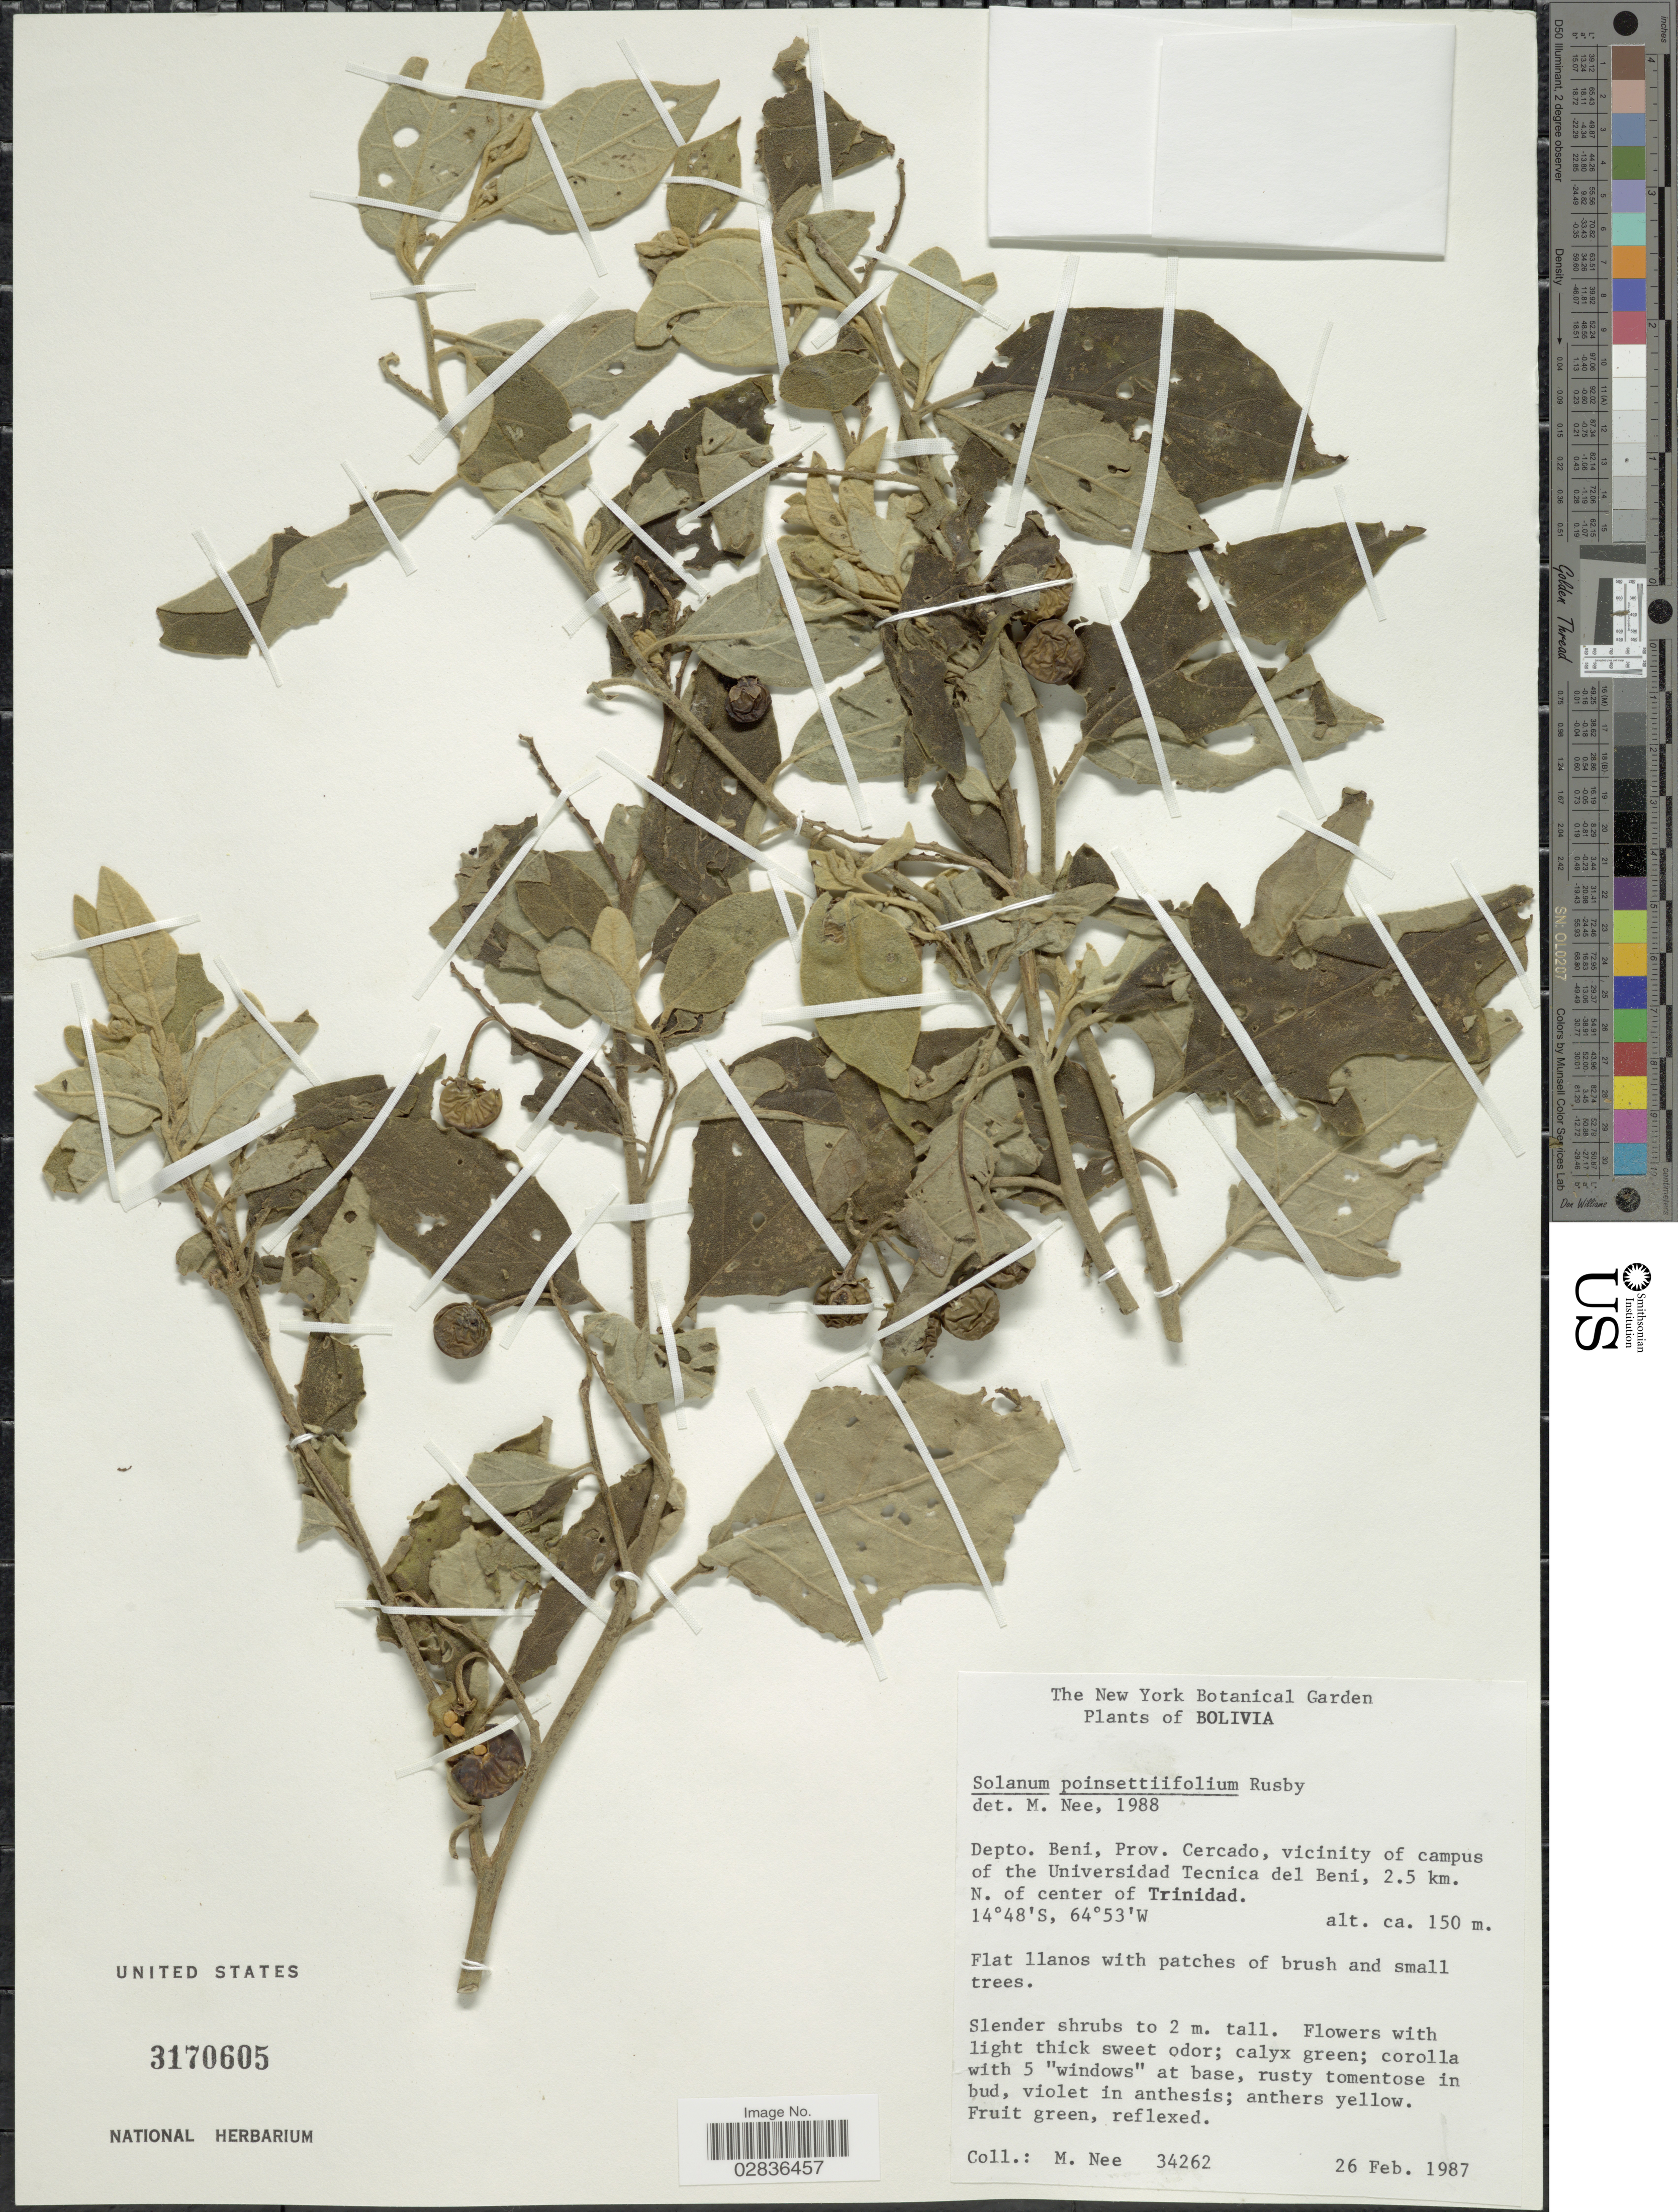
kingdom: Plantae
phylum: Tracheophyta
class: Magnoliopsida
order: Solanales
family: Solanaceae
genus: Solanum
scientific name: Solanum poinsettiifolium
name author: Rusby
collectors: M. Nee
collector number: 34262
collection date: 1987-02-26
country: Bolivia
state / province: Beni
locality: Depto. Beni, Prov. Cercado, vicinity of campus of the Universidad Tecnica del Beni, 2.5 km. N. of center of Trinidad.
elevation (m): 150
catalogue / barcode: US 3170605